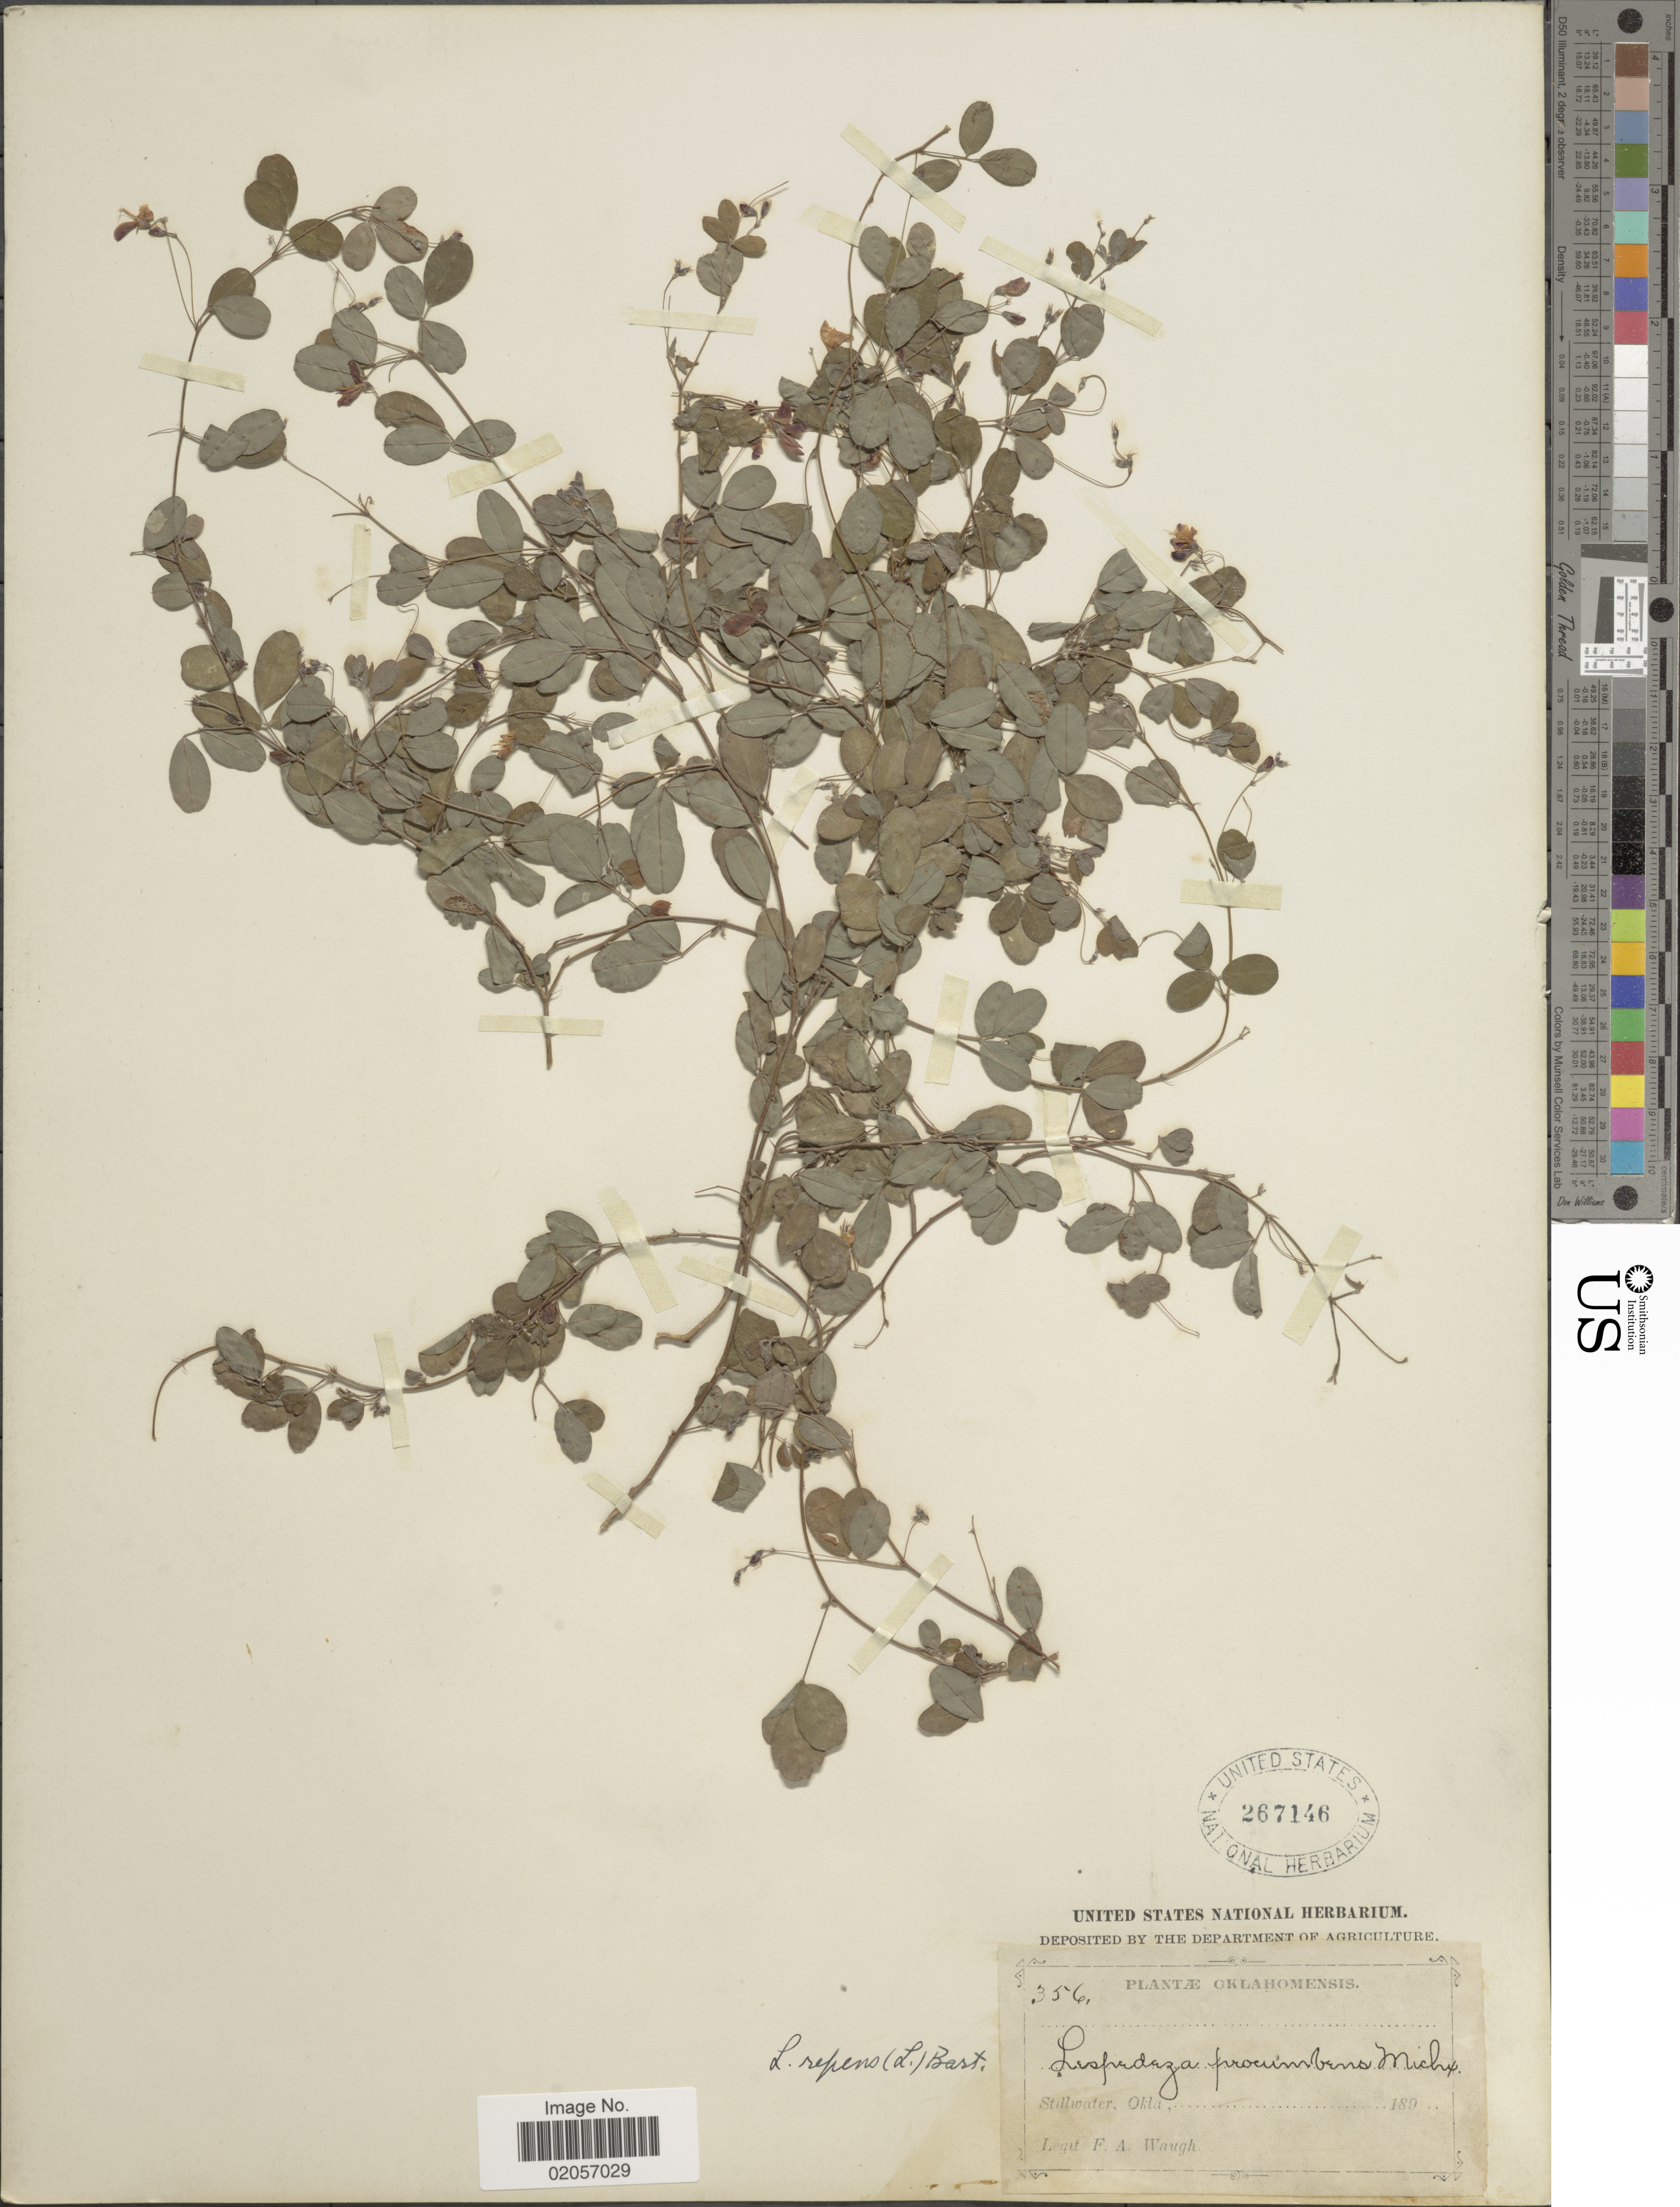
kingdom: Plantae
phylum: Tracheophyta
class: Magnoliopsida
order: Fabales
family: Fabaceae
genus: Lespedeza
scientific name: Lespedeza repens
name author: (L.) W.P.C. Barton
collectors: F. Waugh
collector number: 356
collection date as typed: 189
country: United States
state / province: Oklahoma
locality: Stillwater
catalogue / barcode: US 267146